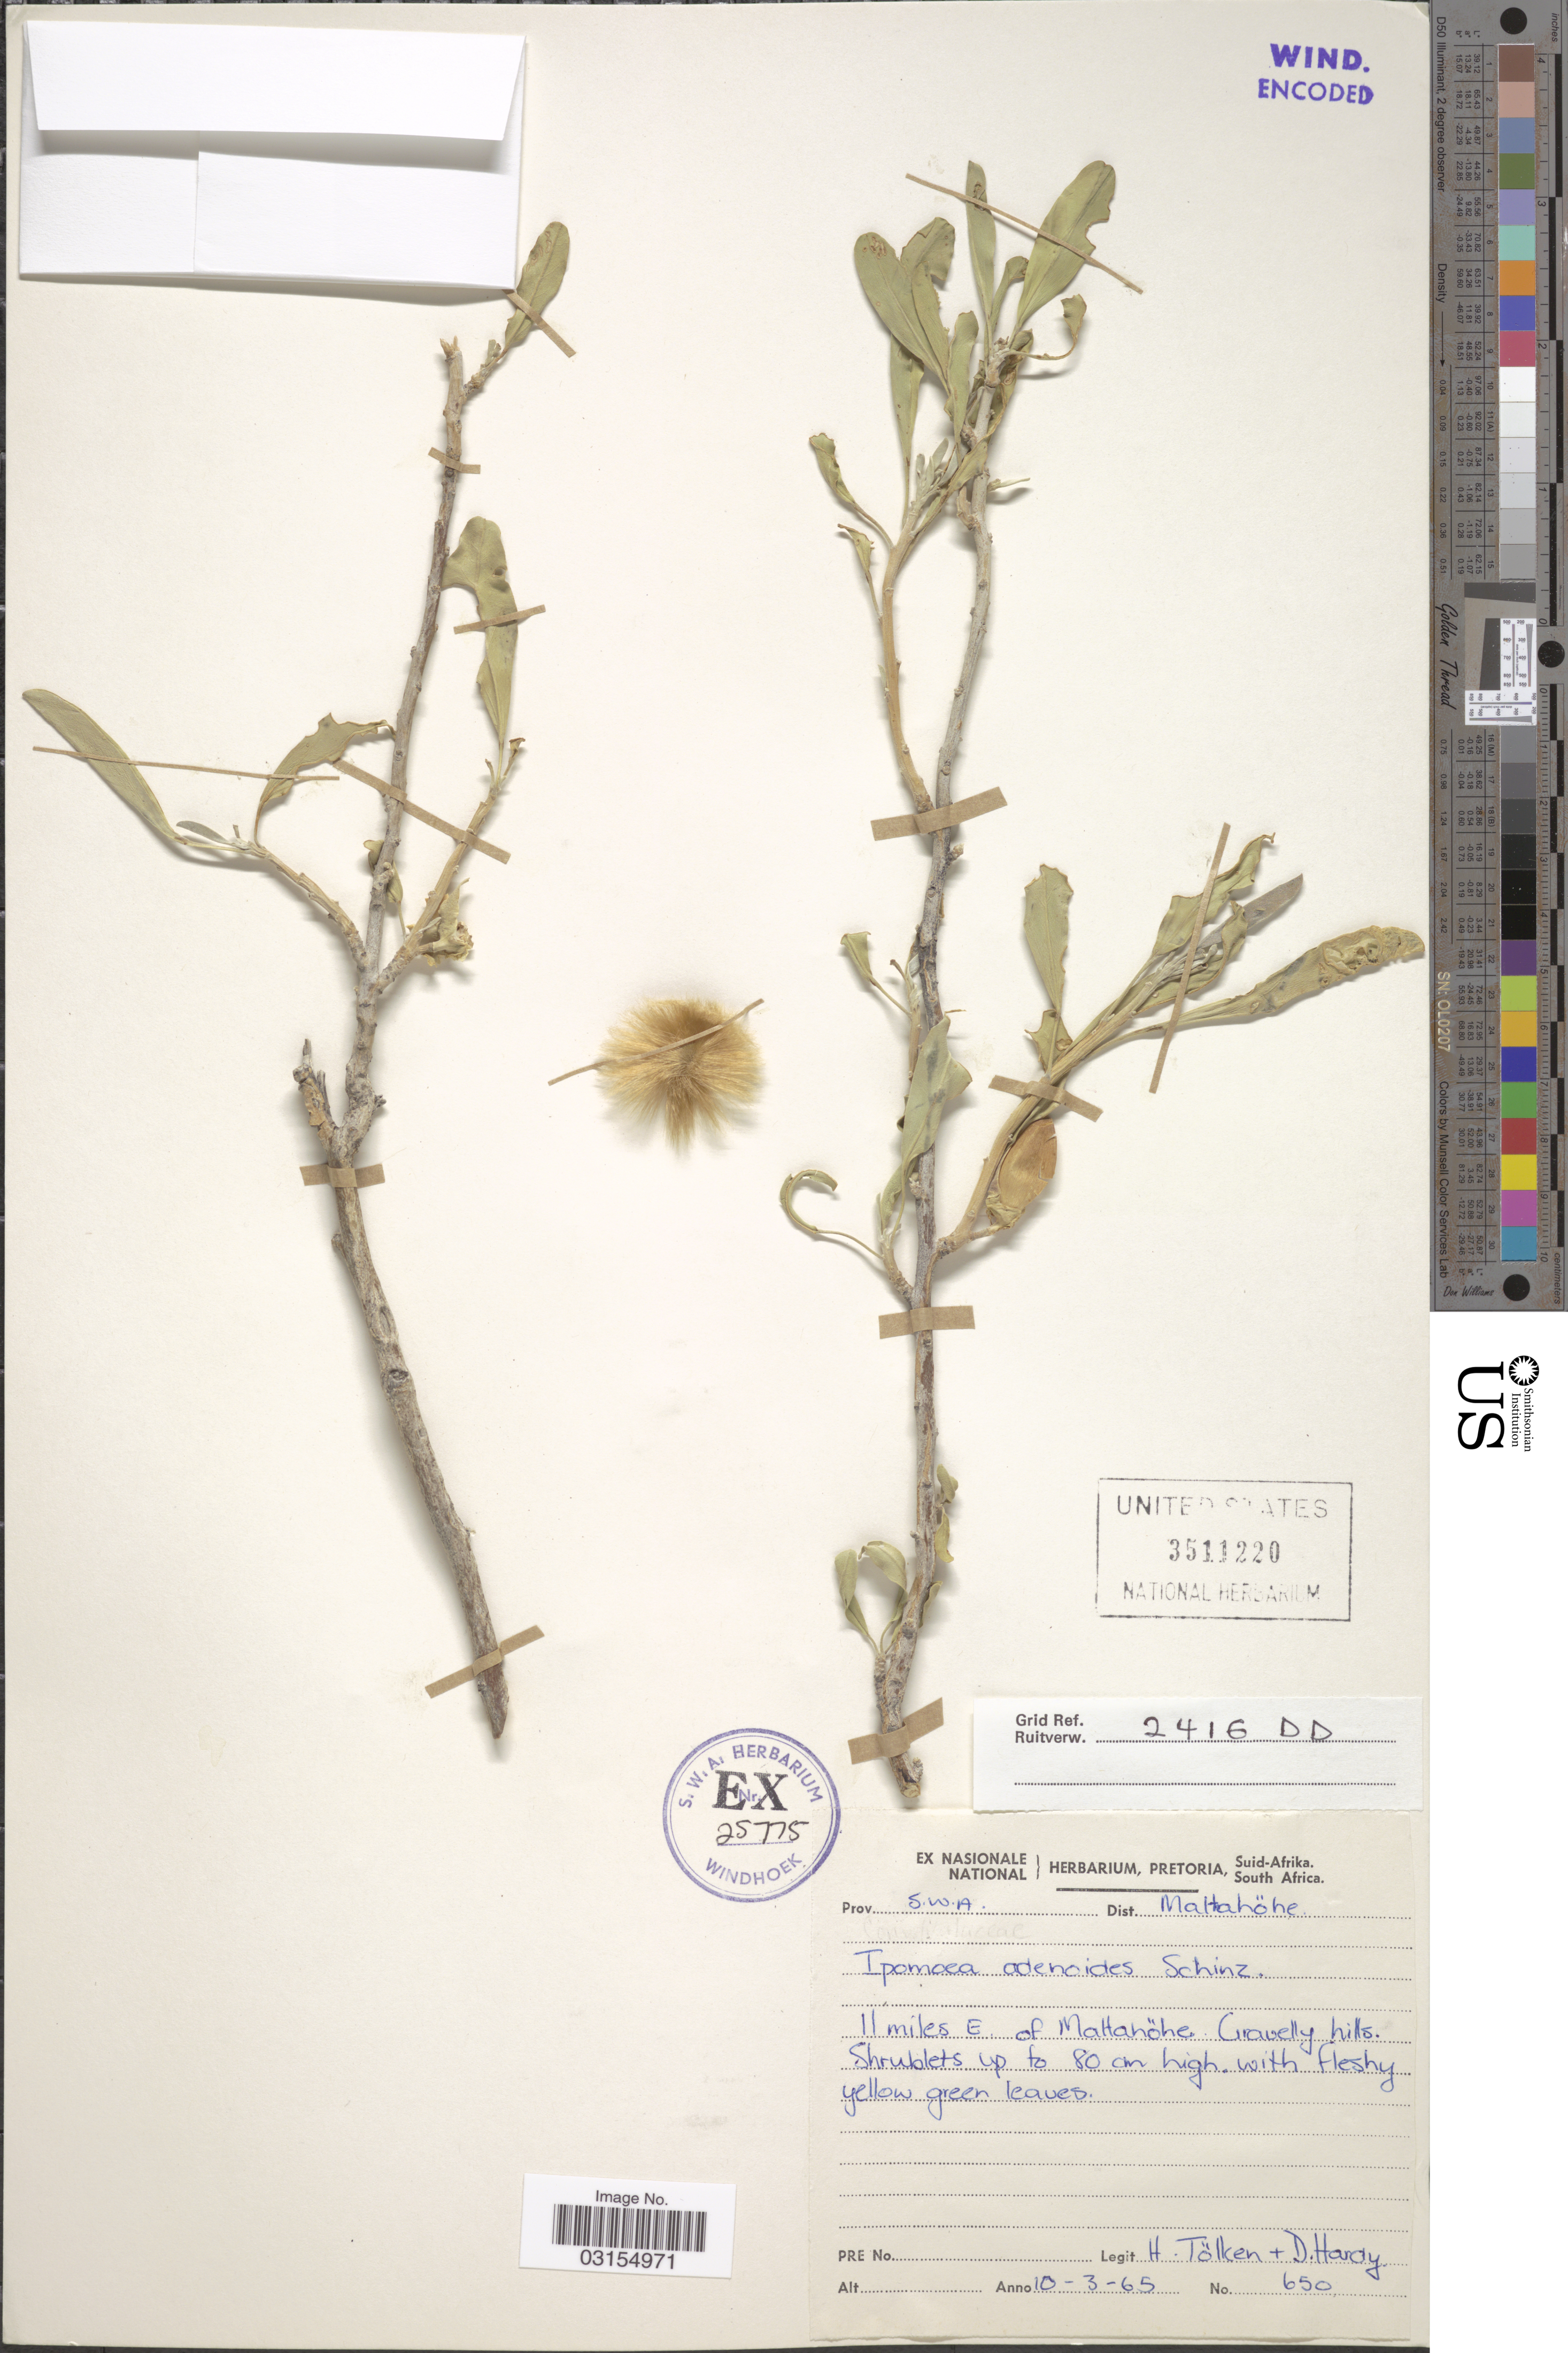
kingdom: Plantae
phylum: Tracheophyta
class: Magnoliopsida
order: Solanales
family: Convolvulaceae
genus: Ipomoea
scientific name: Ipomoea adenioides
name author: Schinz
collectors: H. R. Tölken & D. Hardy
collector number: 650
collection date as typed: Transcribed d/m/y: 10/3/65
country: Namibia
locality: Prov S.W.A., Dist. Maltahöhe. 11 miles E of Maltahöhe.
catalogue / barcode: US 3511220